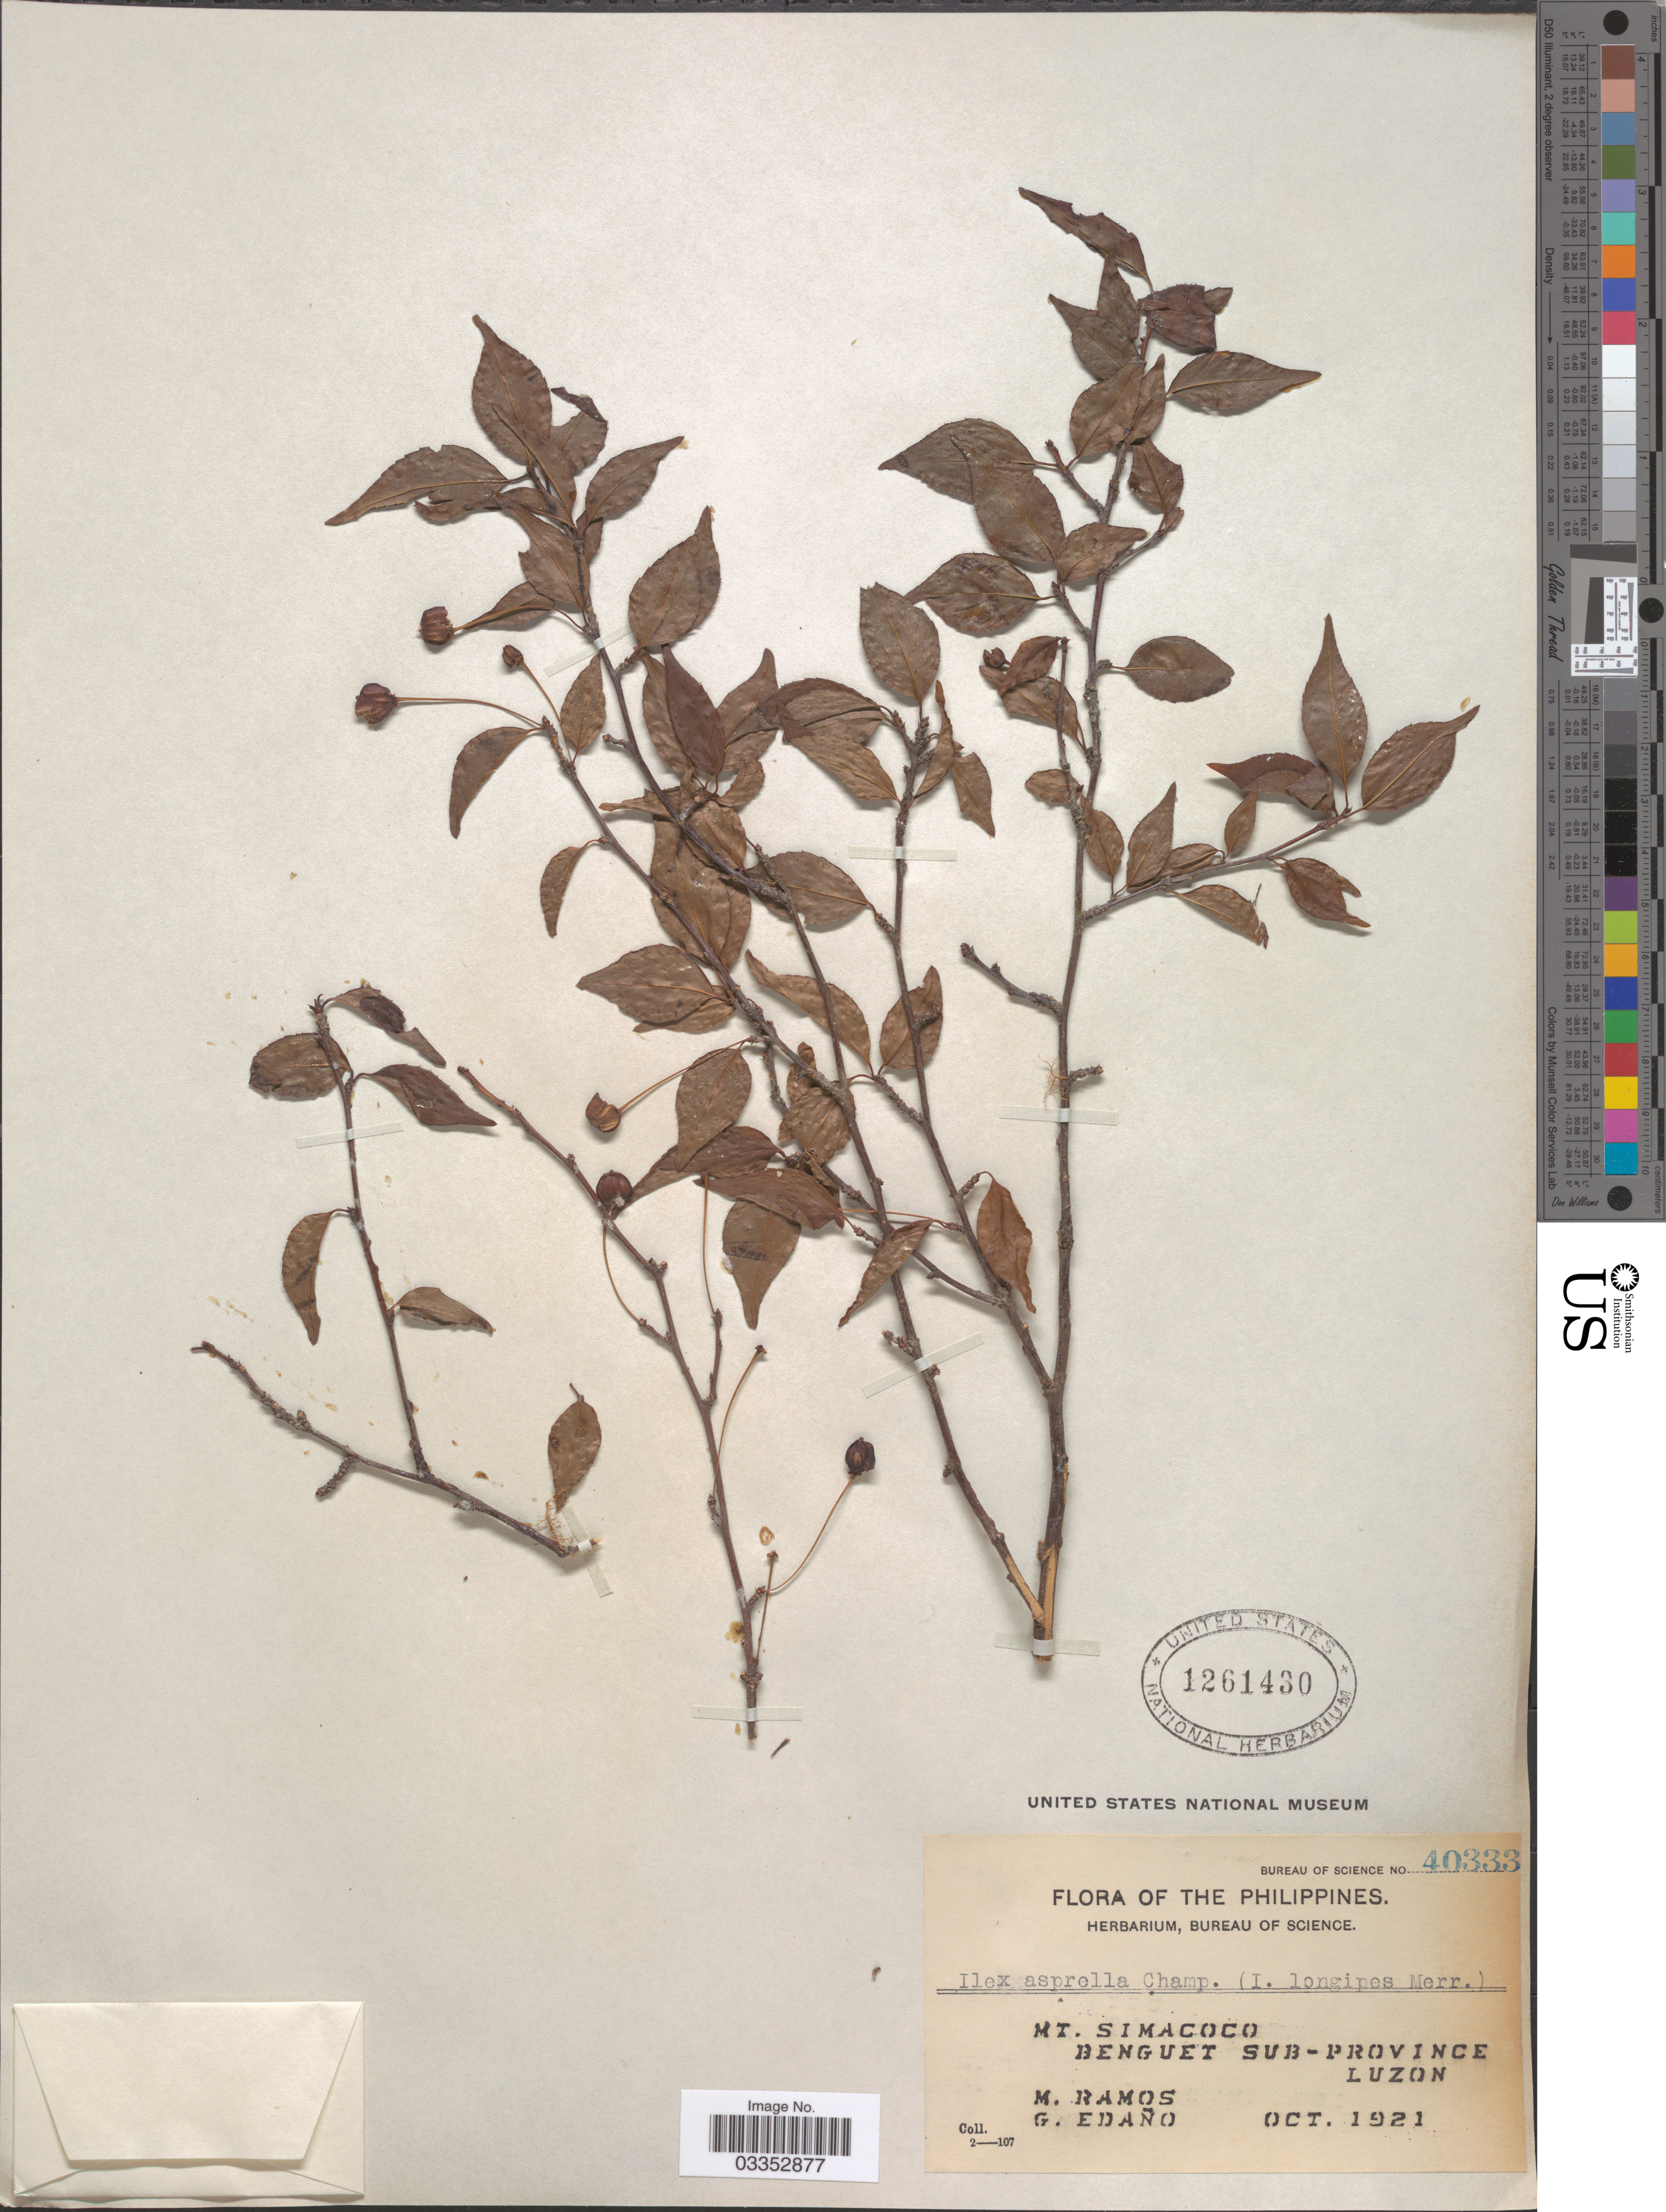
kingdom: Plantae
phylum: Tracheophyta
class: Magnoliopsida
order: Aquifoliales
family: Aquifoliaceae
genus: Ilex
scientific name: Ilex asprella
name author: Champ. ex Benth.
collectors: M. Ramos & G. Edaño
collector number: Bureau of Science 40333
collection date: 1921-10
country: Philippines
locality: Mt. Simacoco, Benguet Sub-Province, Luzon.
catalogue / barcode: US 1261430